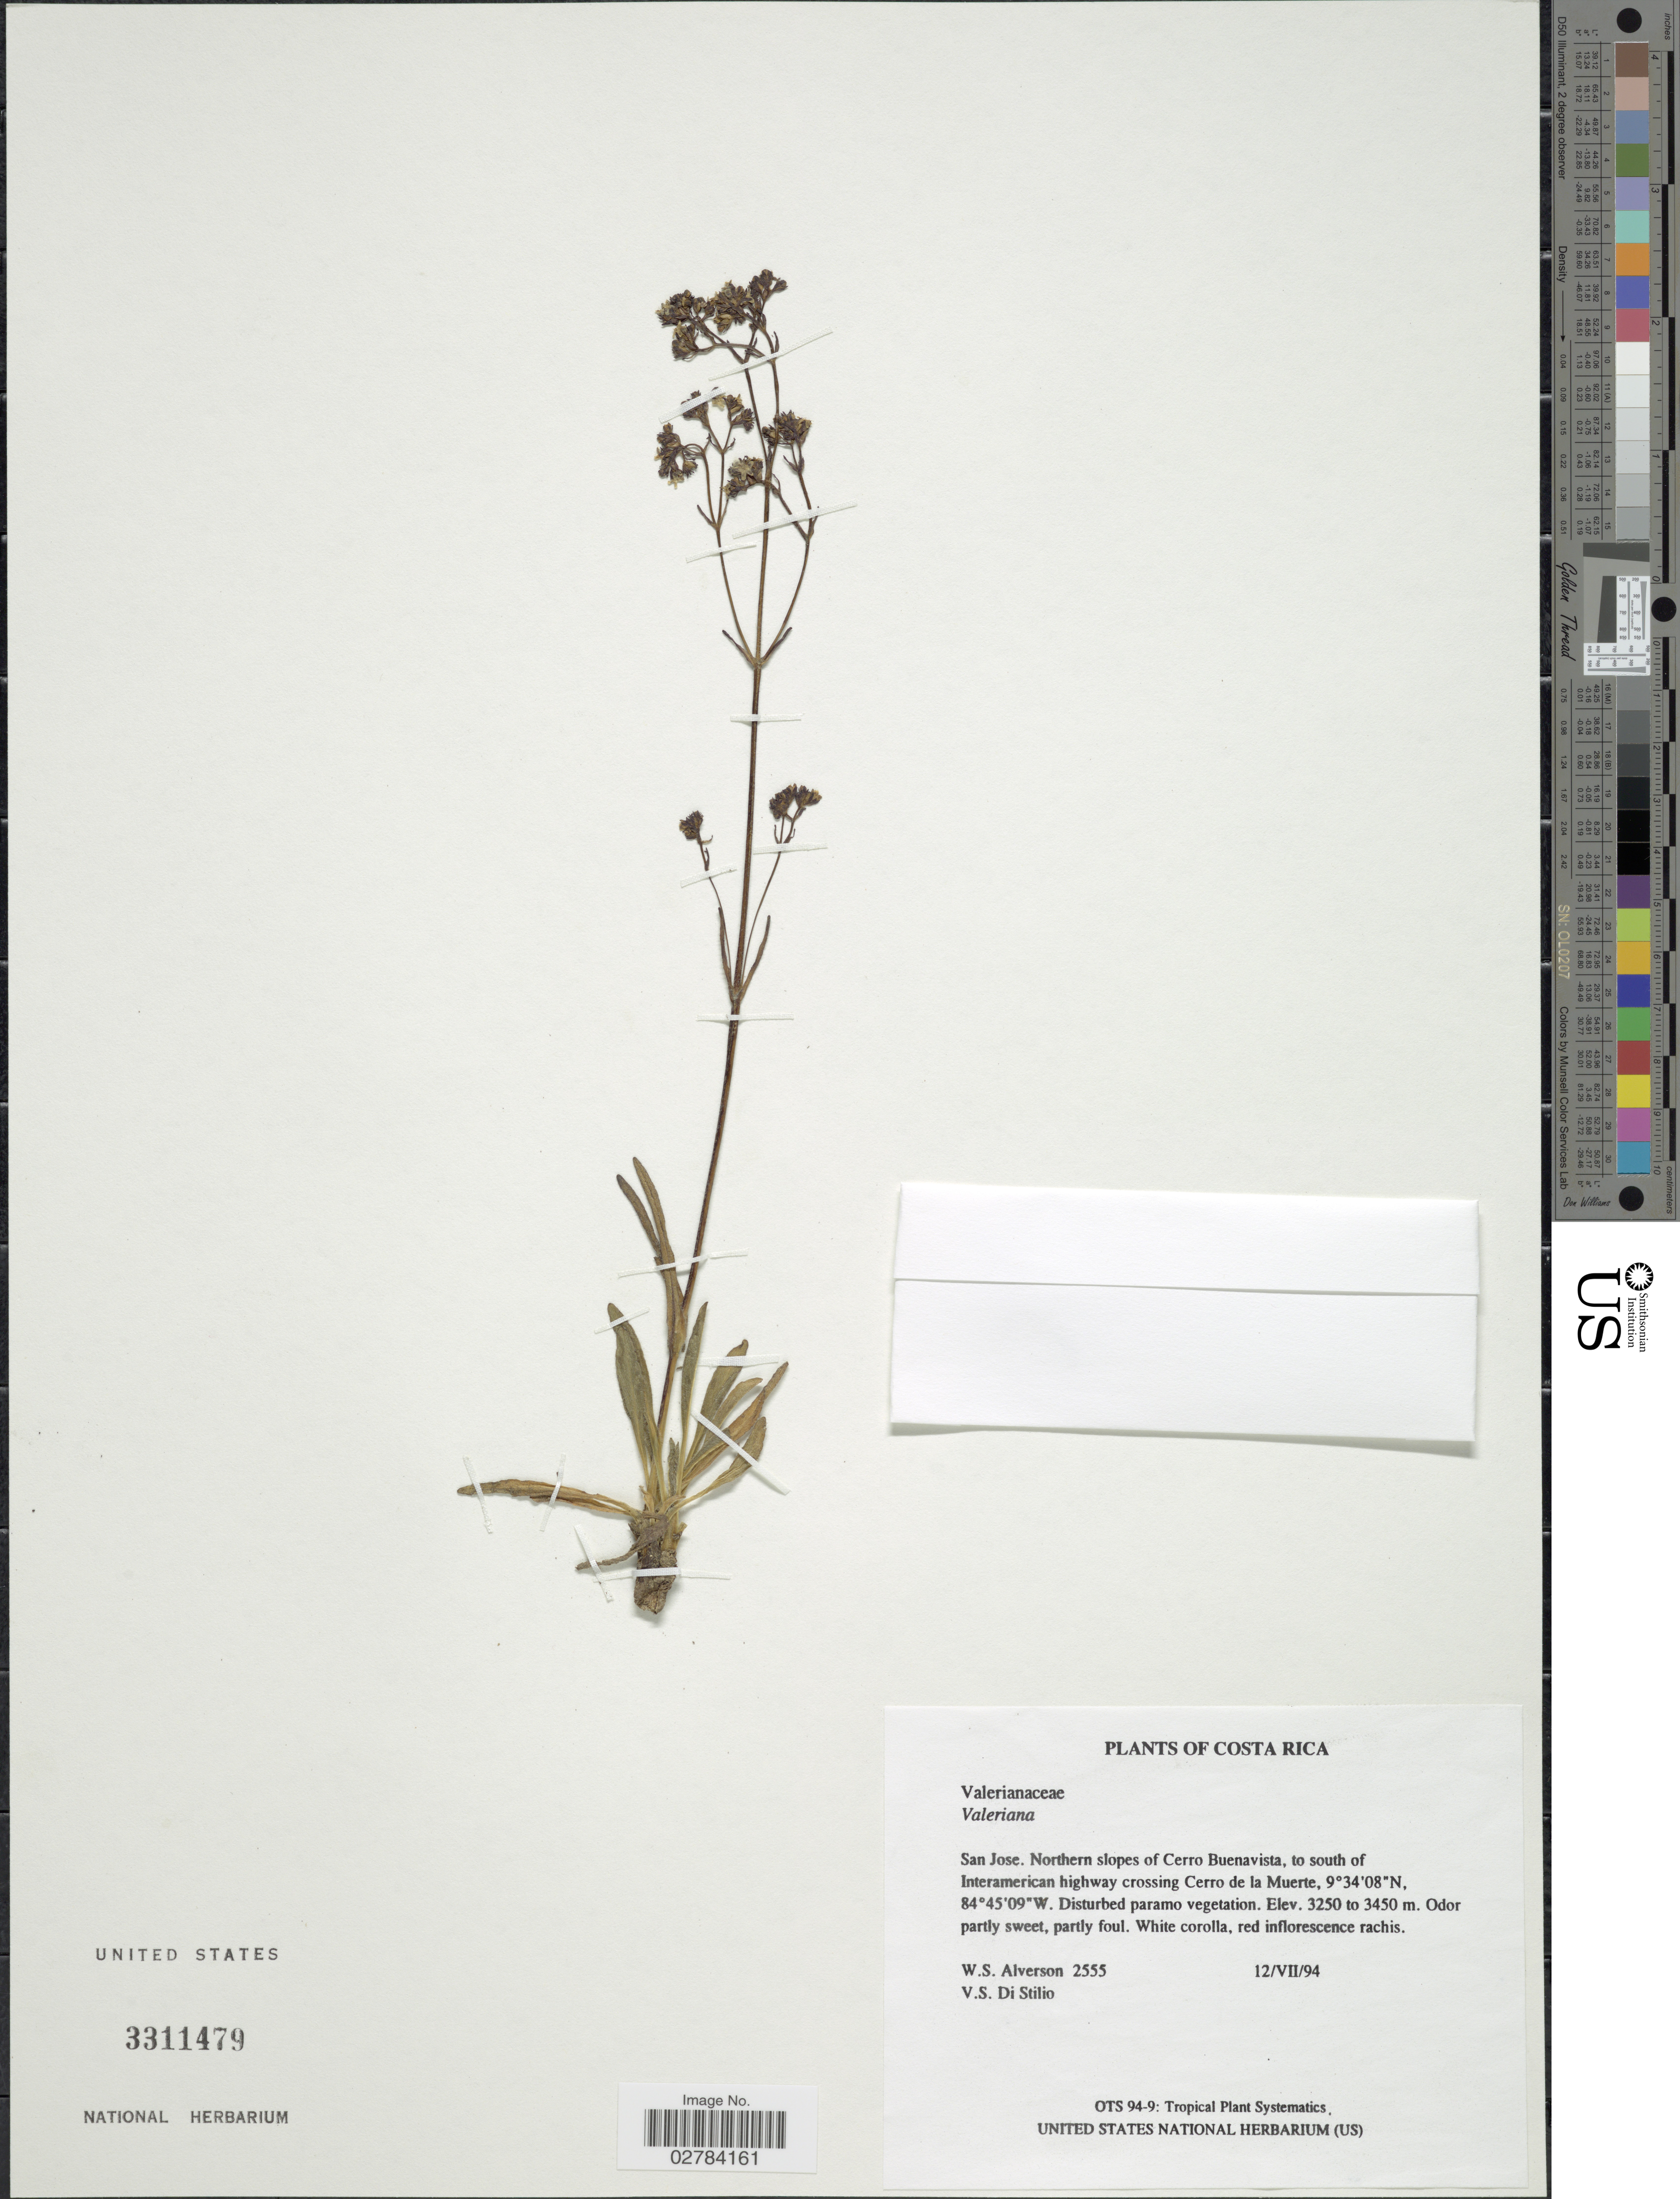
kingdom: Plantae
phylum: Tracheophyta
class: Magnoliopsida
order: Dipsacales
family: Caprifoliaceae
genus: Valeriana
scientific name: Valeriana sp.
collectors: W. S. Alverson & V. Di Stilio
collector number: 2555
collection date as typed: Transcribed d/m/y: 12/7/94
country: Costa Rica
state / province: San José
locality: Northern slopes of Cerro Buenavista, to south of Interamerican Highway crossing Cerro de la Muerte.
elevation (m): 3250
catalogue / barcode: US 3311479